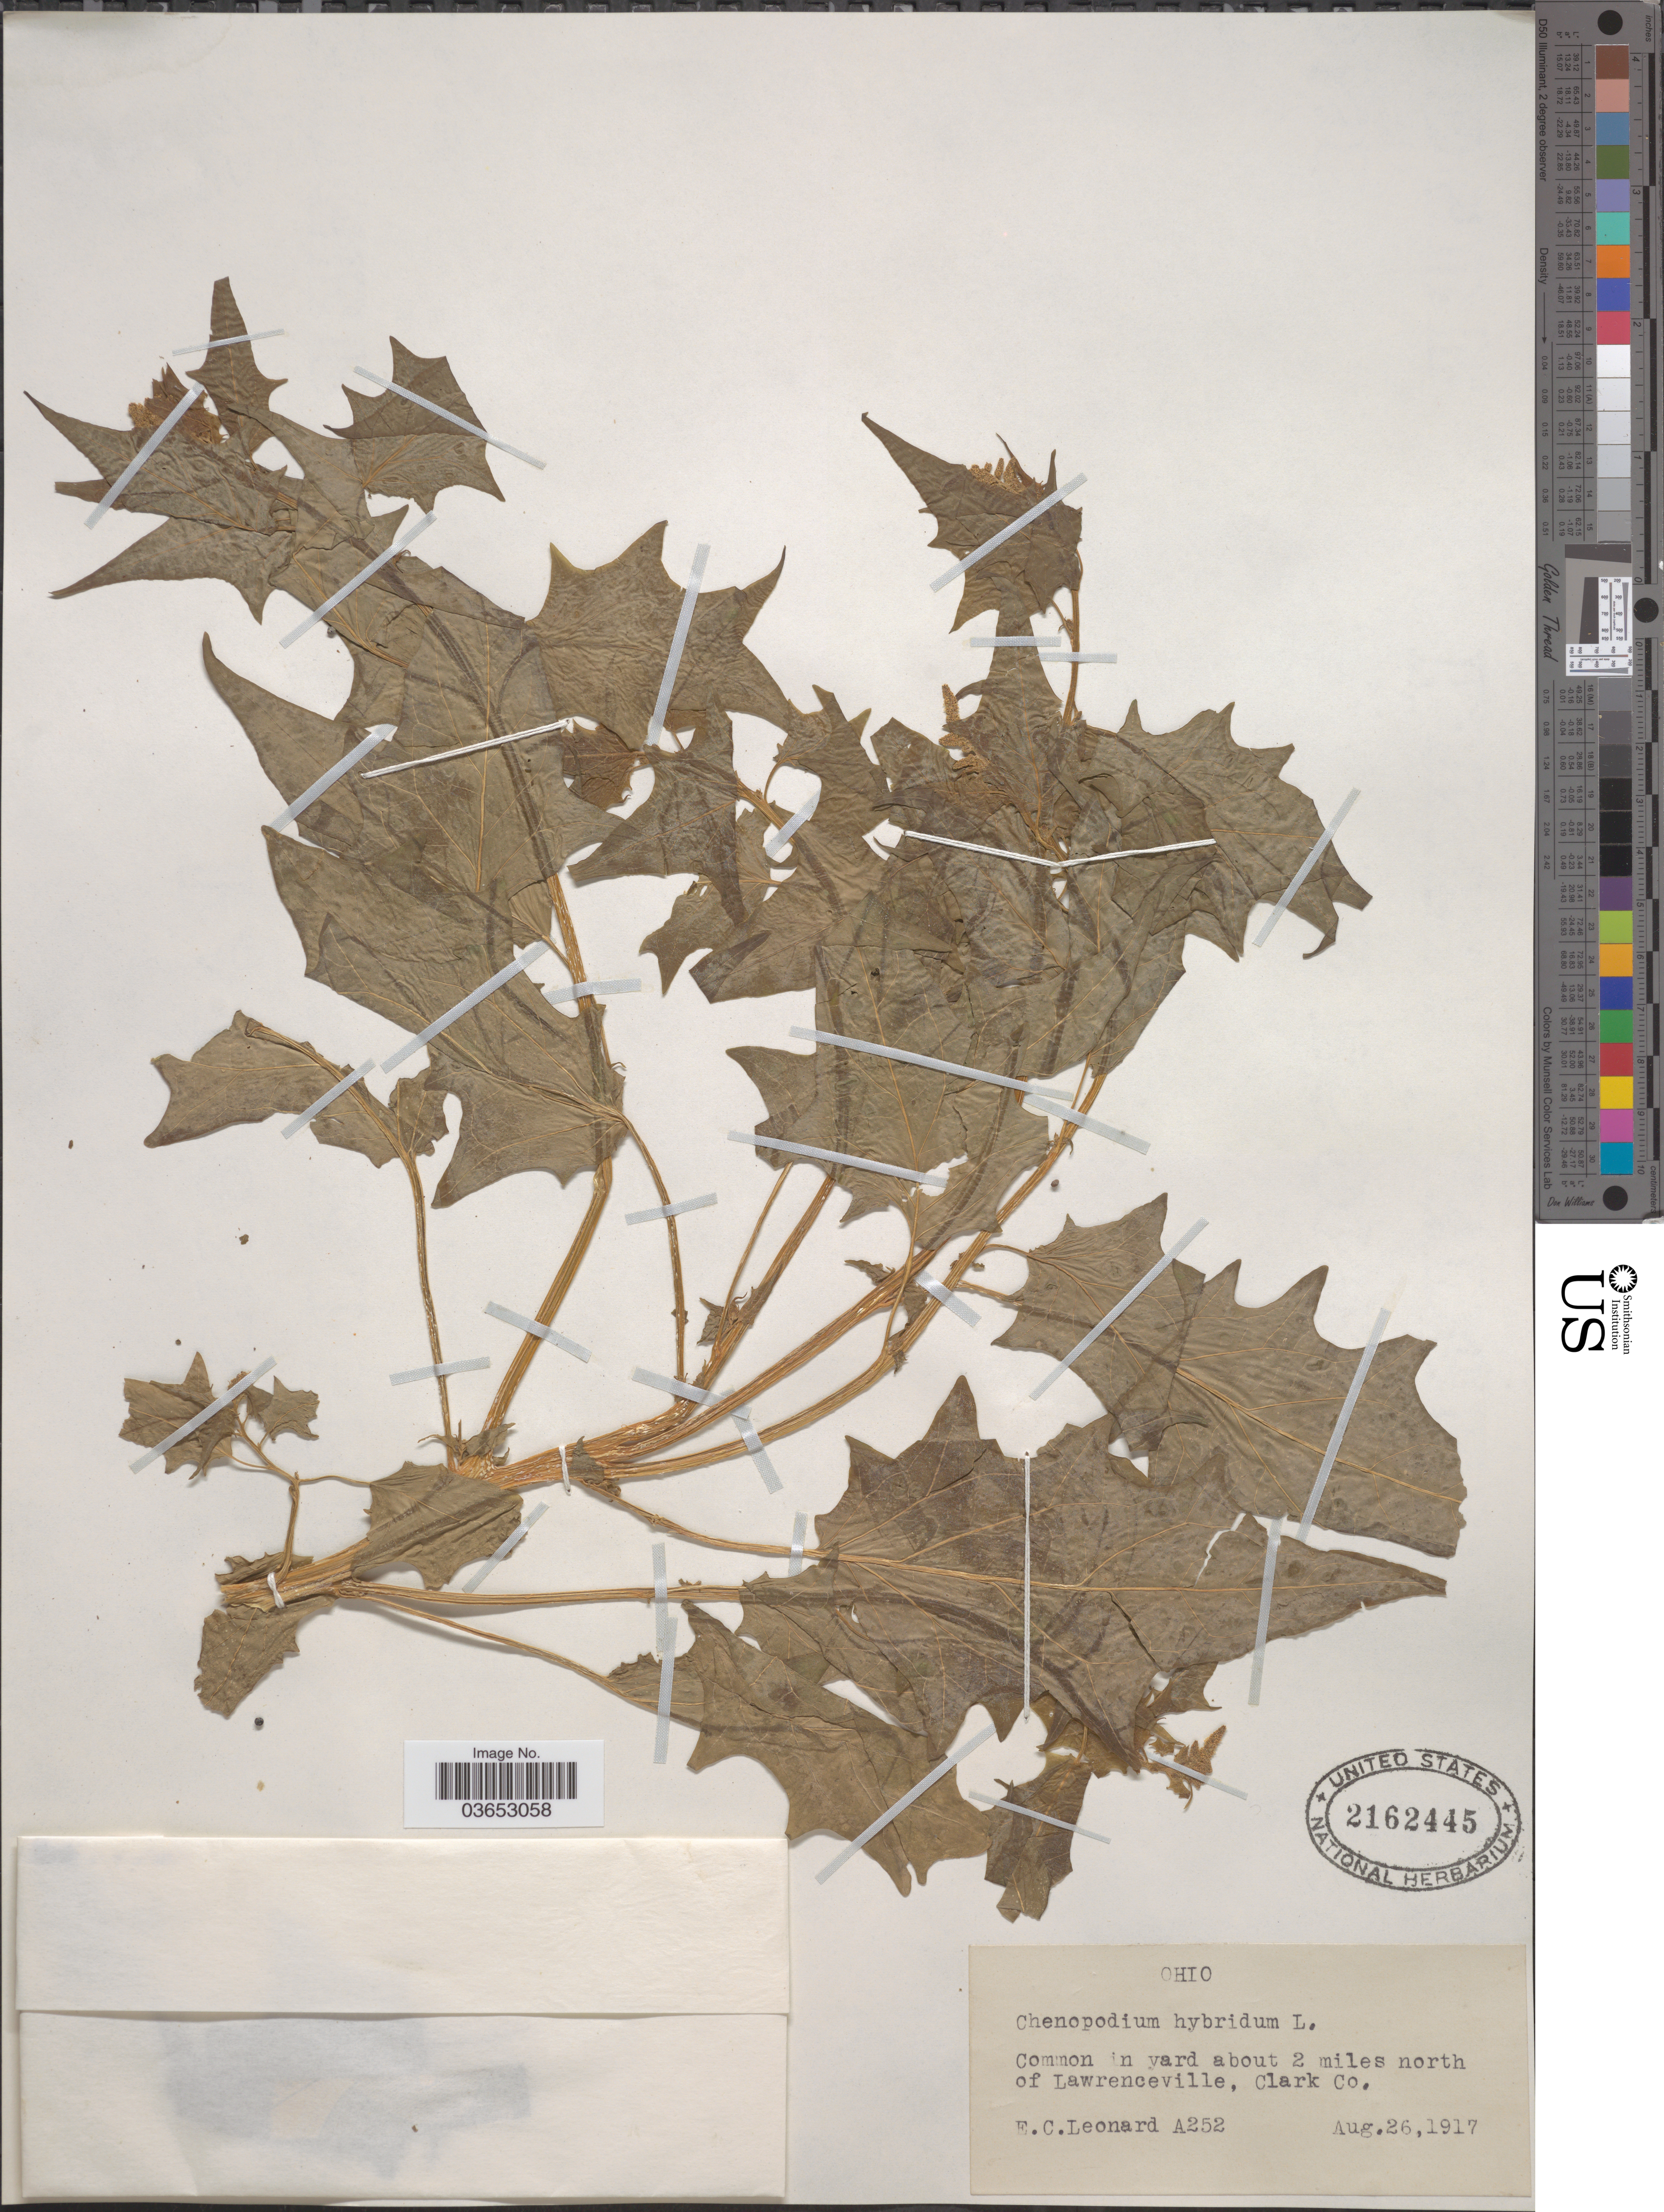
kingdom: Plantae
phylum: Tracheophyta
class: Magnoliopsida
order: Caryophyllales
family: Amaranthaceae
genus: Chenopodium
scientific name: Chenopodium gigantospermum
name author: Aellen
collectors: E. C. Leonard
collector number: A252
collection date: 1917-08-26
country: United States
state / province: Ohio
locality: Common in yard about 2 miles north of Lawrenceville, Clark Co.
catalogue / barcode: US 2162445